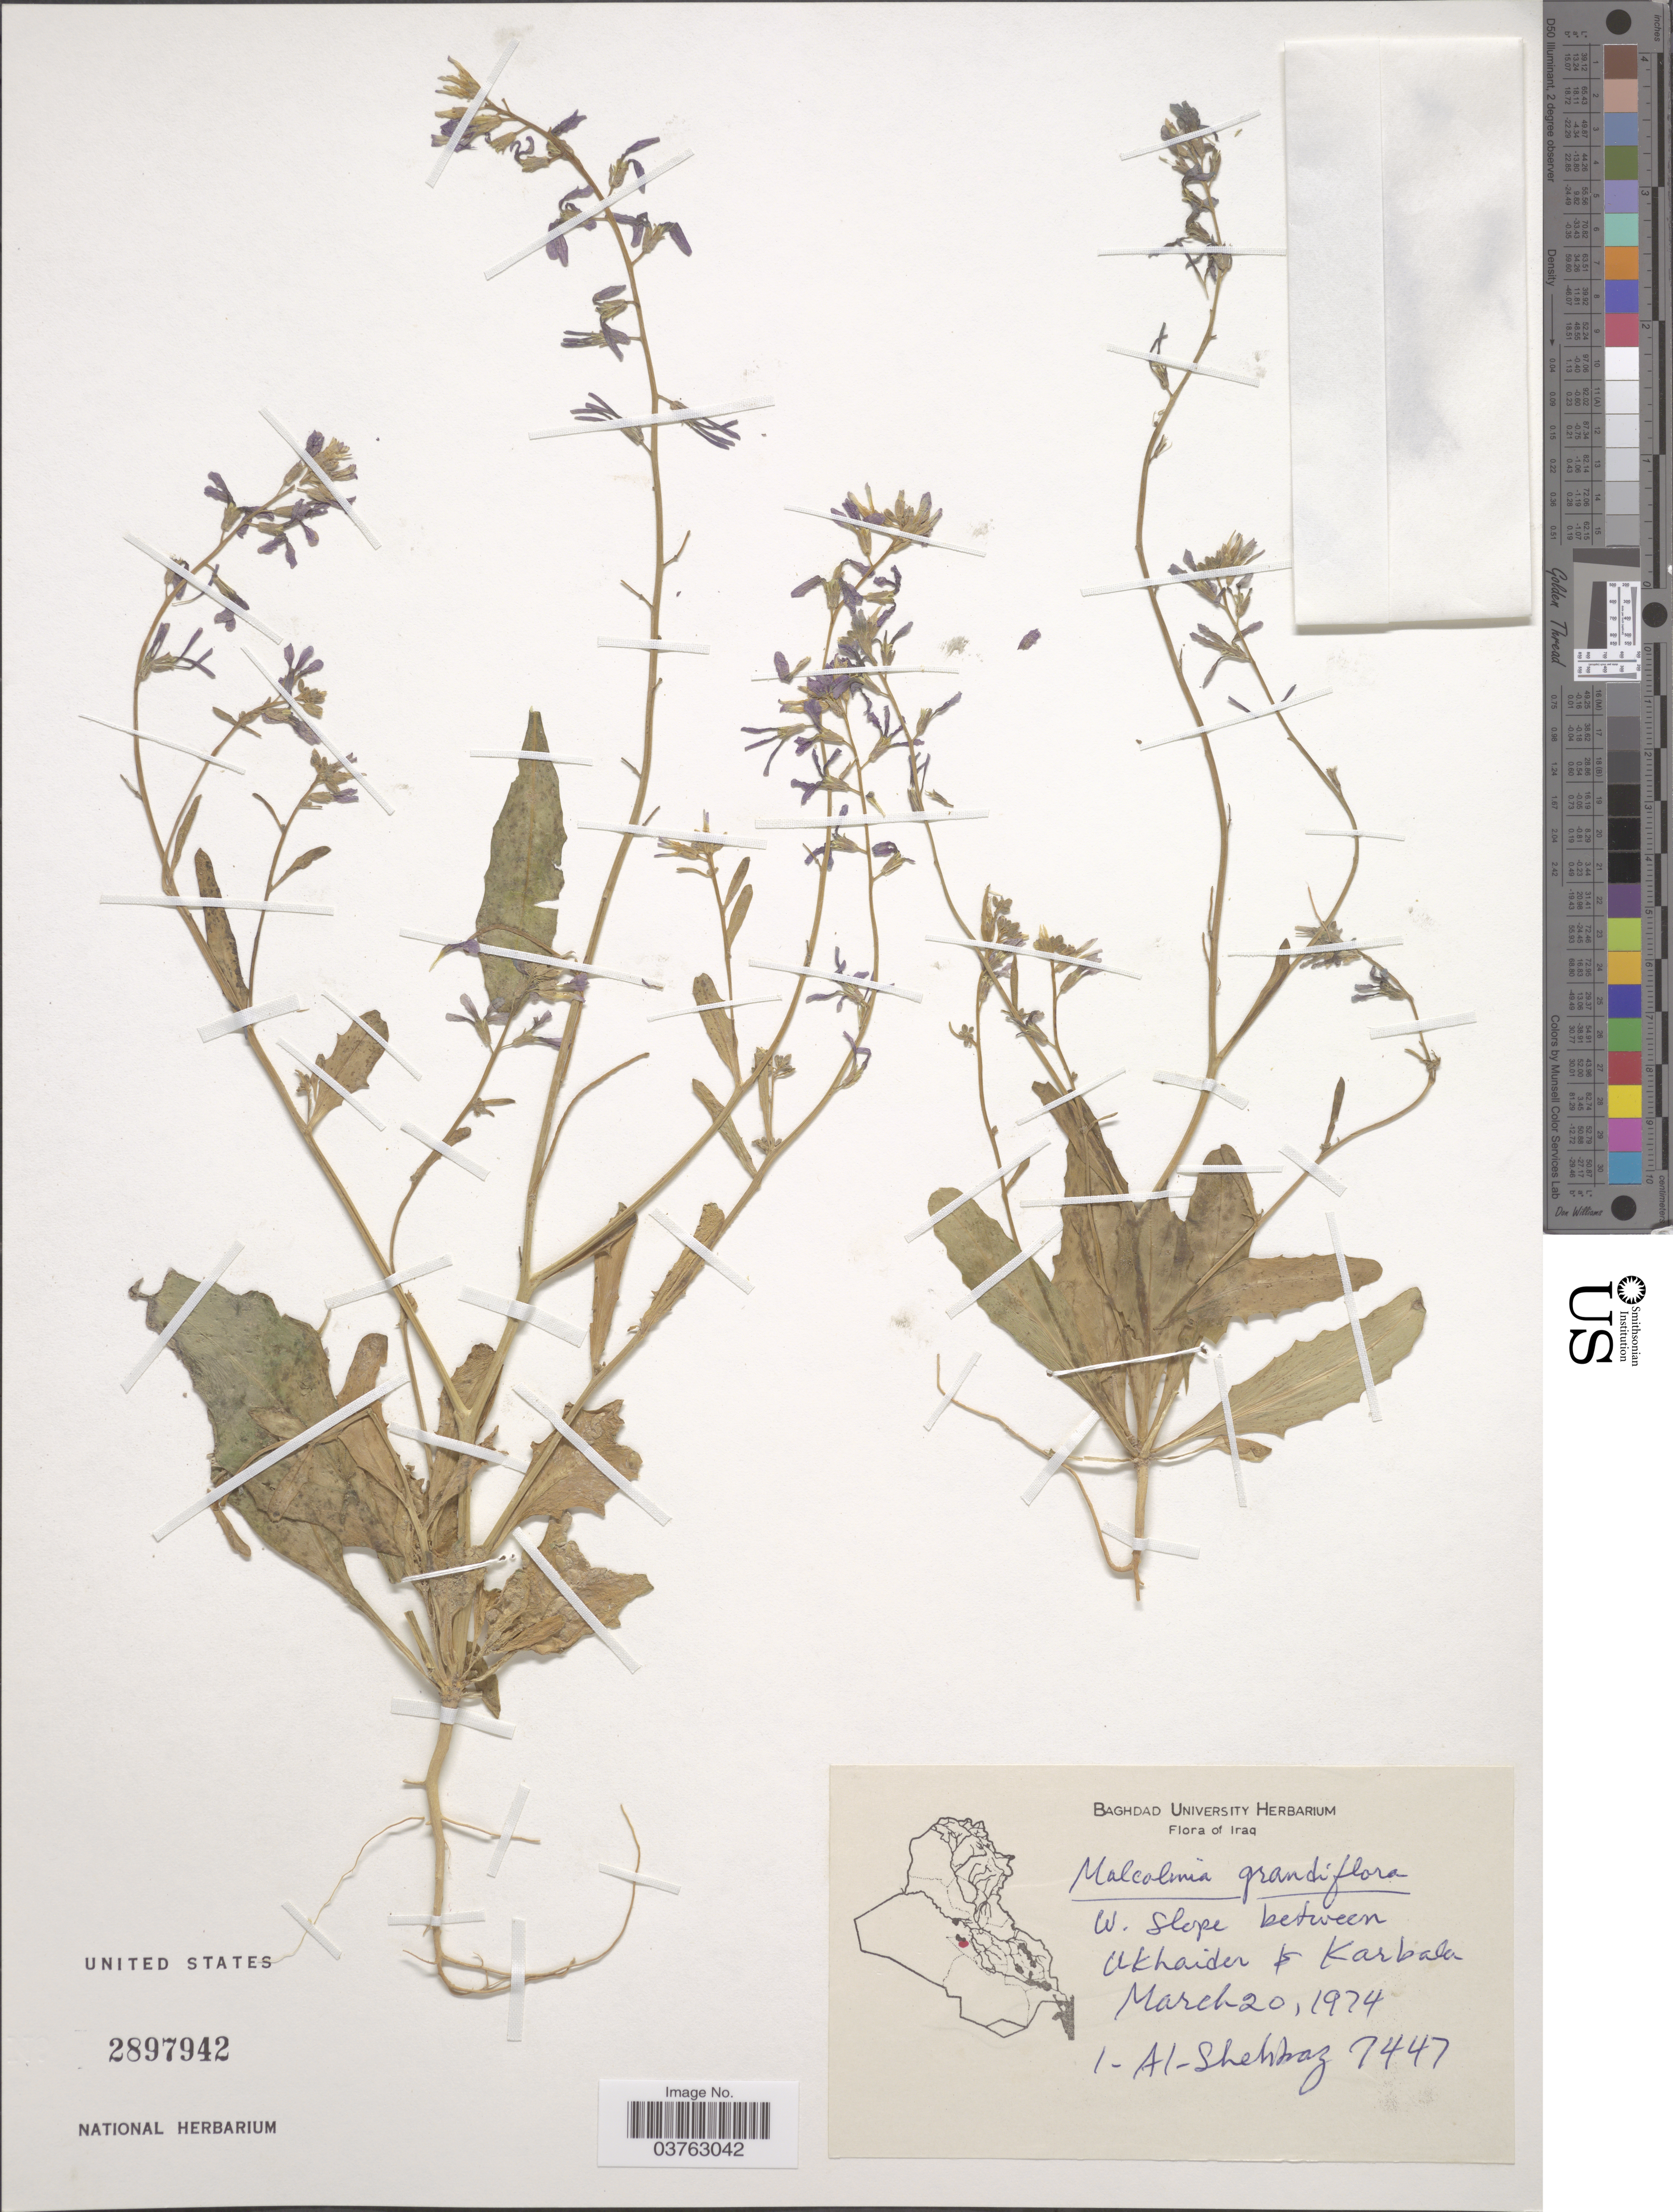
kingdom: Plantae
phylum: Tracheophyta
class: Magnoliopsida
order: Brassicales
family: Brassicaceae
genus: Malcolmia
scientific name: Malcolmia grandiflora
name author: Kuntze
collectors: I. Al-Shehbaz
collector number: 7447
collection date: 1974-03-20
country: Iraq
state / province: Al Karbala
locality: W. Slope between Ukhaider & Karbala.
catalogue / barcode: US 2897942